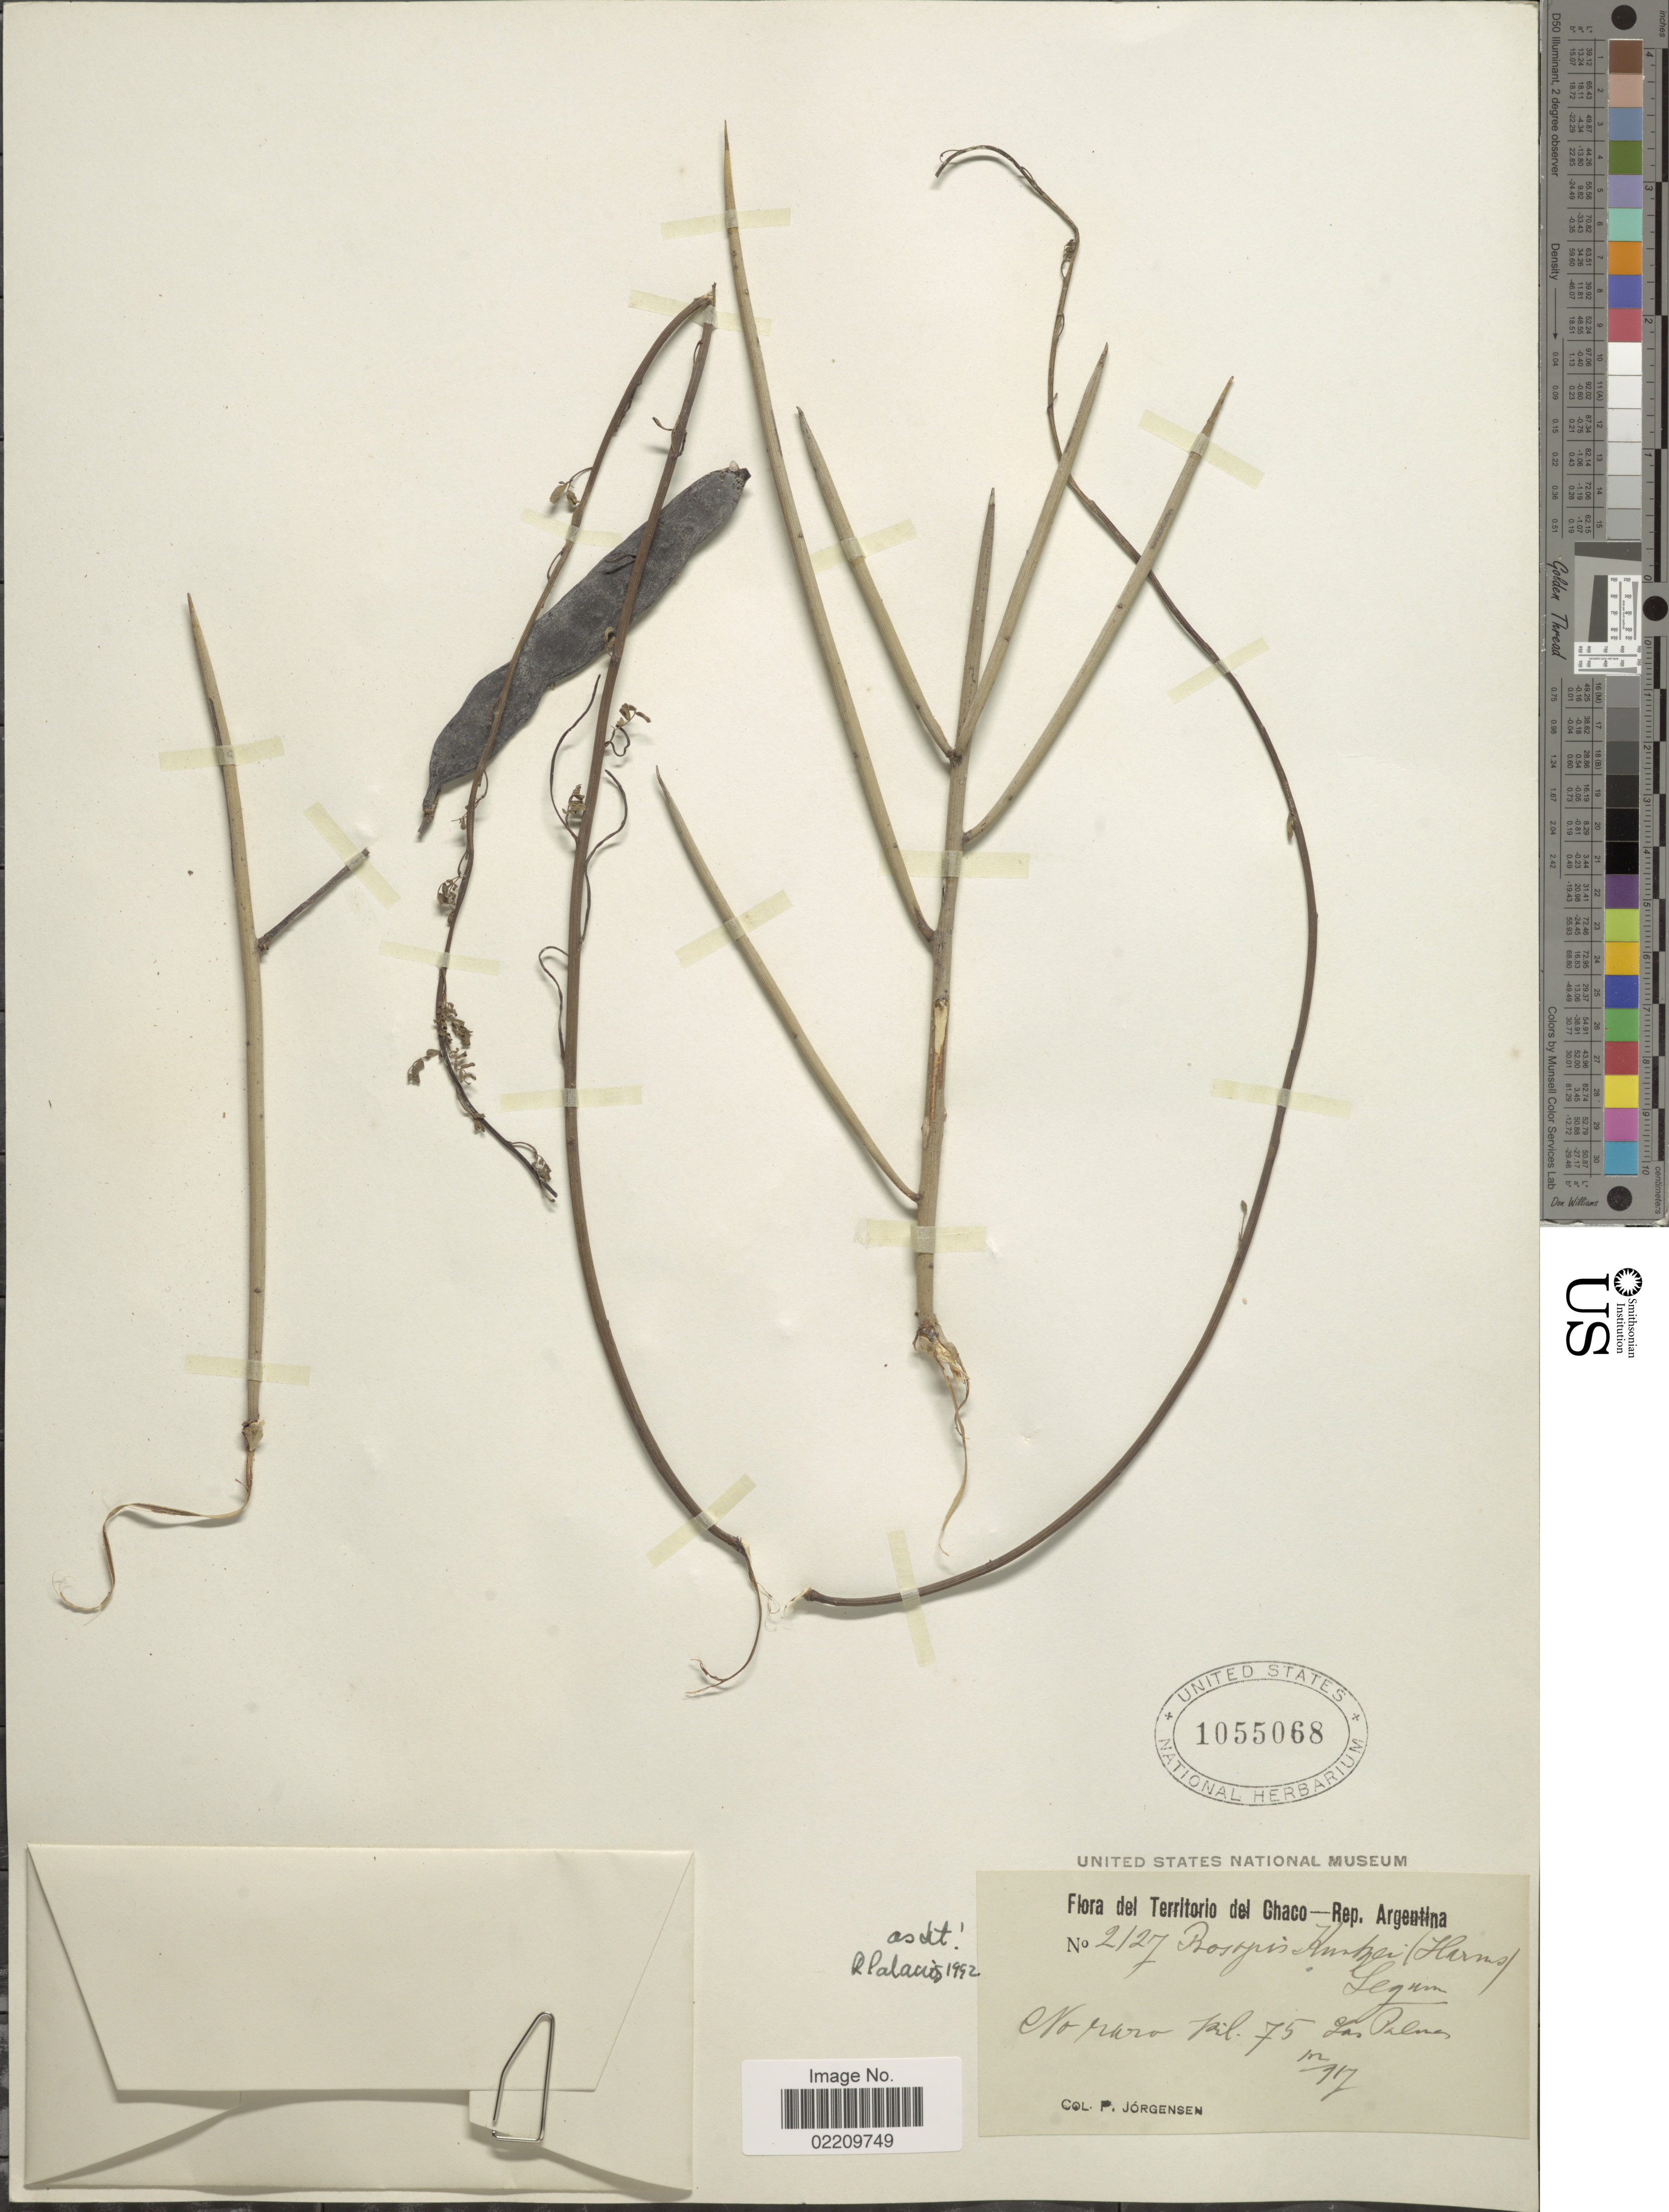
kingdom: Plantae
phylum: Tracheophyta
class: Magnoliopsida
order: Fabales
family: Fabaceae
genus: Neltuma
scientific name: Neltuma kuntzei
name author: (Harms ex Kuntze) C. E. Hughes & G.P. Lewis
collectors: P. Jörgensen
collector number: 2127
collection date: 1917-12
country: Argentina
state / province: Chaco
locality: Territorio del Chaco - Rep. Argentina. Las Palmas.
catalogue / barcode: US 1055068